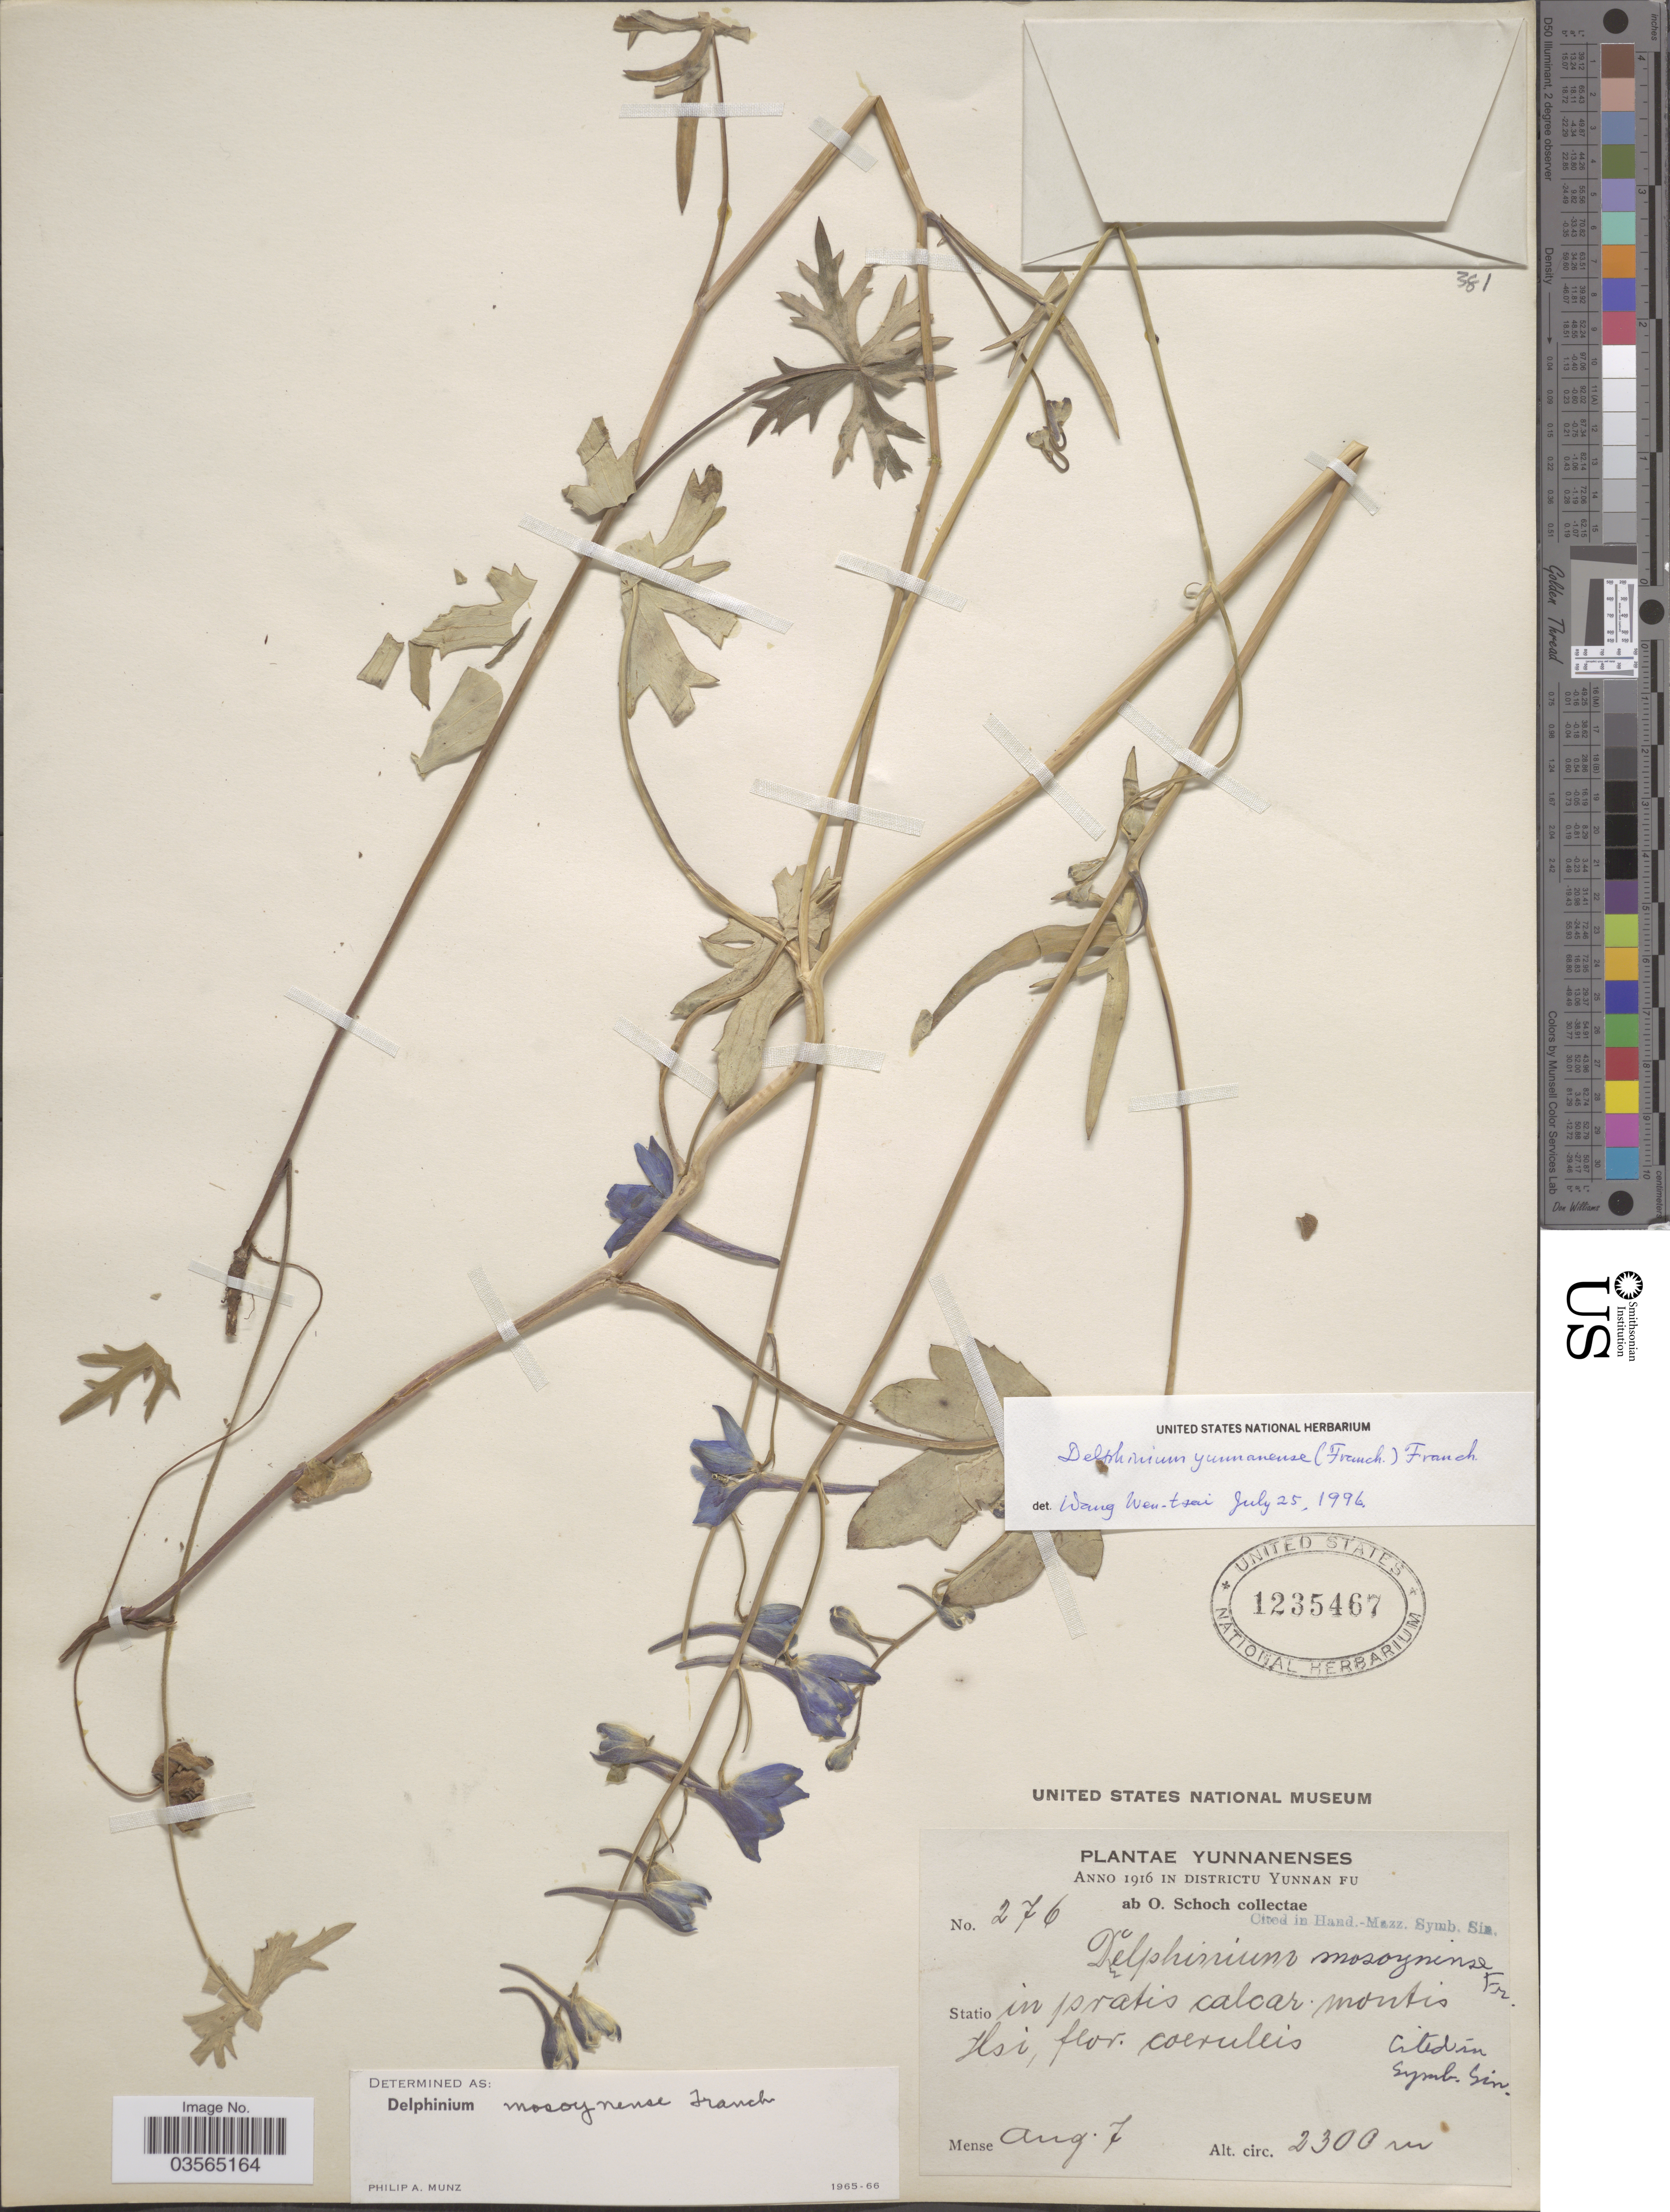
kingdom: Plantae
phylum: Tracheophyta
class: Magnoliopsida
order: Ranunculales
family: Ranunculaceae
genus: Delphinium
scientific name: Delphinium yunnanense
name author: (Franch.) Franch.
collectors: O. Schoch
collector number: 276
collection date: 1916-08-07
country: China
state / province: Yunnan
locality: Districtu Yunnan Fu. Statio in pratis calcar. montis Hsi.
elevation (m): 2300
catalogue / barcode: US 1235467